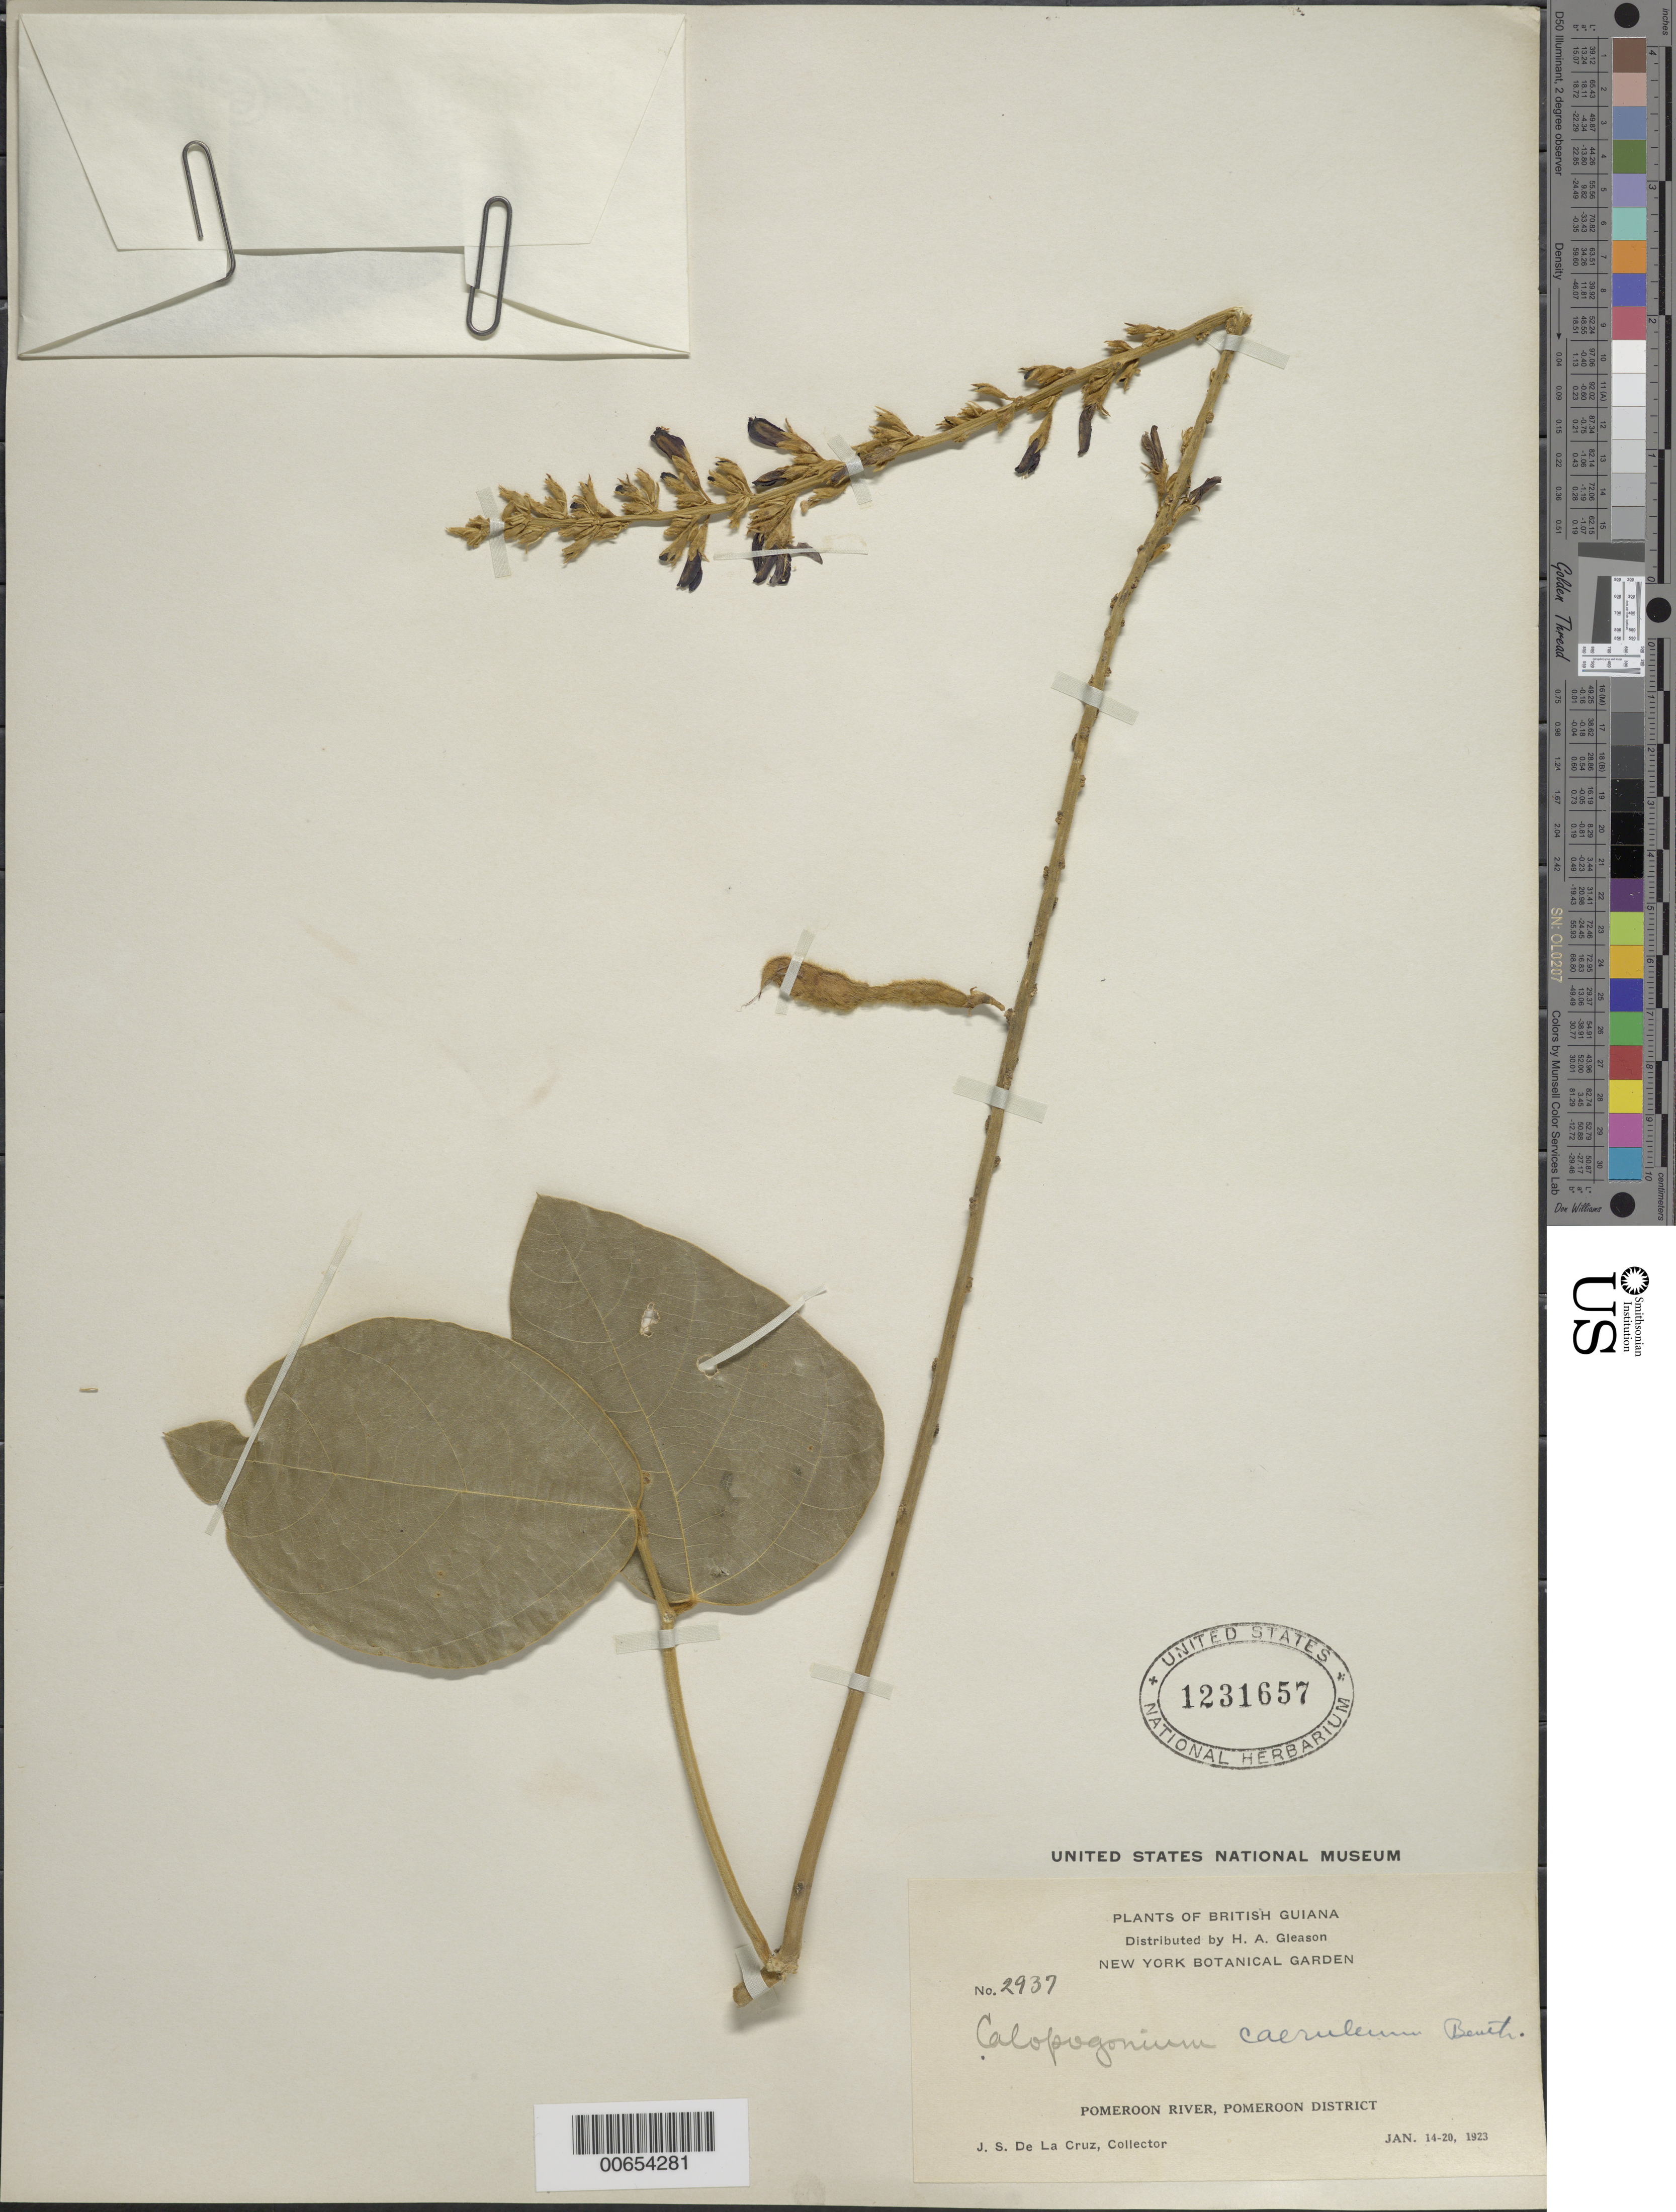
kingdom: Plantae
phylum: Tracheophyta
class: Magnoliopsida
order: Fabales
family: Fabaceae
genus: Calopogonium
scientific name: Calopogonium velutinum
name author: (Benth.) Amshoff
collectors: J. S. de la Cruz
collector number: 2937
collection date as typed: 14-Jan-23 to 20-Jan-23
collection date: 1923-01-14/1923-01-20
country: Guyana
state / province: Pomeroon-Supenaam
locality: Pomeroon R.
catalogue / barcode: US 1231657